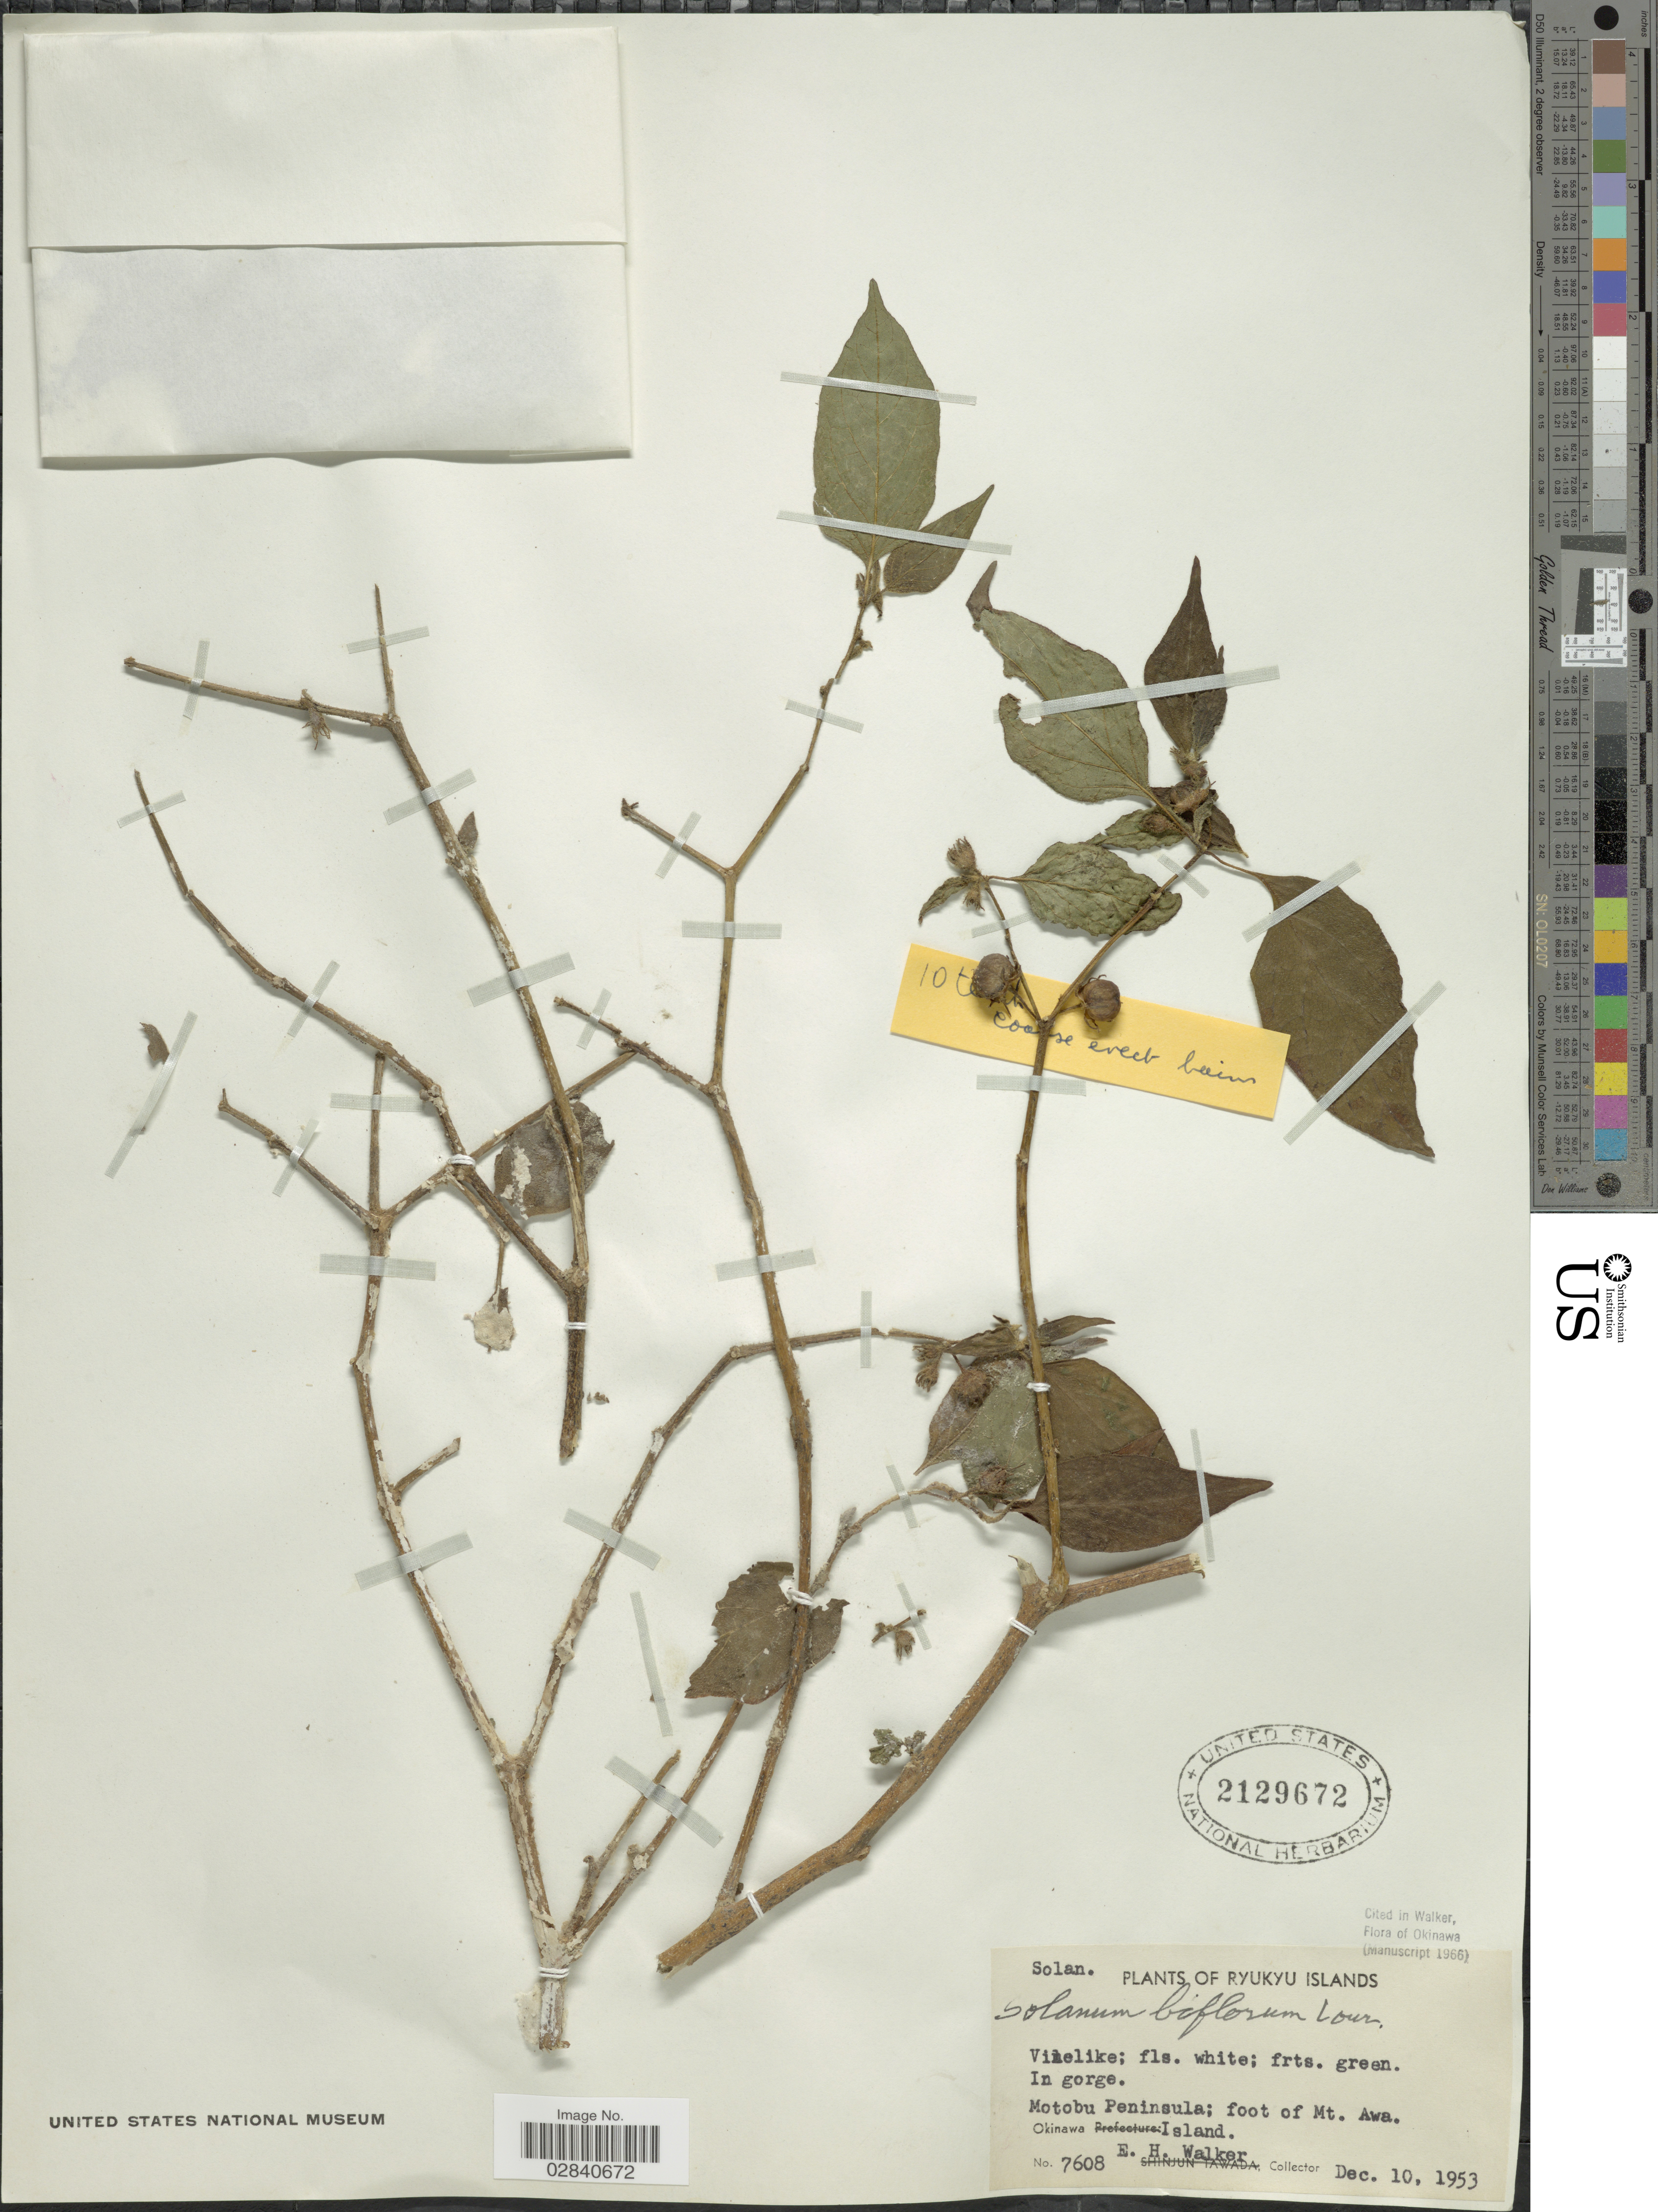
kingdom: Plantae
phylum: Tracheophyta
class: Magnoliopsida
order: Solanales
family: Solanaceae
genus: Lycianthes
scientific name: Lycianthes biflora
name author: (Lour.) Bitter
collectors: E. H. Walker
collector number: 7608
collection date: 1953-12-10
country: Japan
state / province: Okinawa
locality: Ryukyu Islands. Motobu Peninsula: foot of Mt. Awa. Okinawa Island.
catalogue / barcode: US 2129672